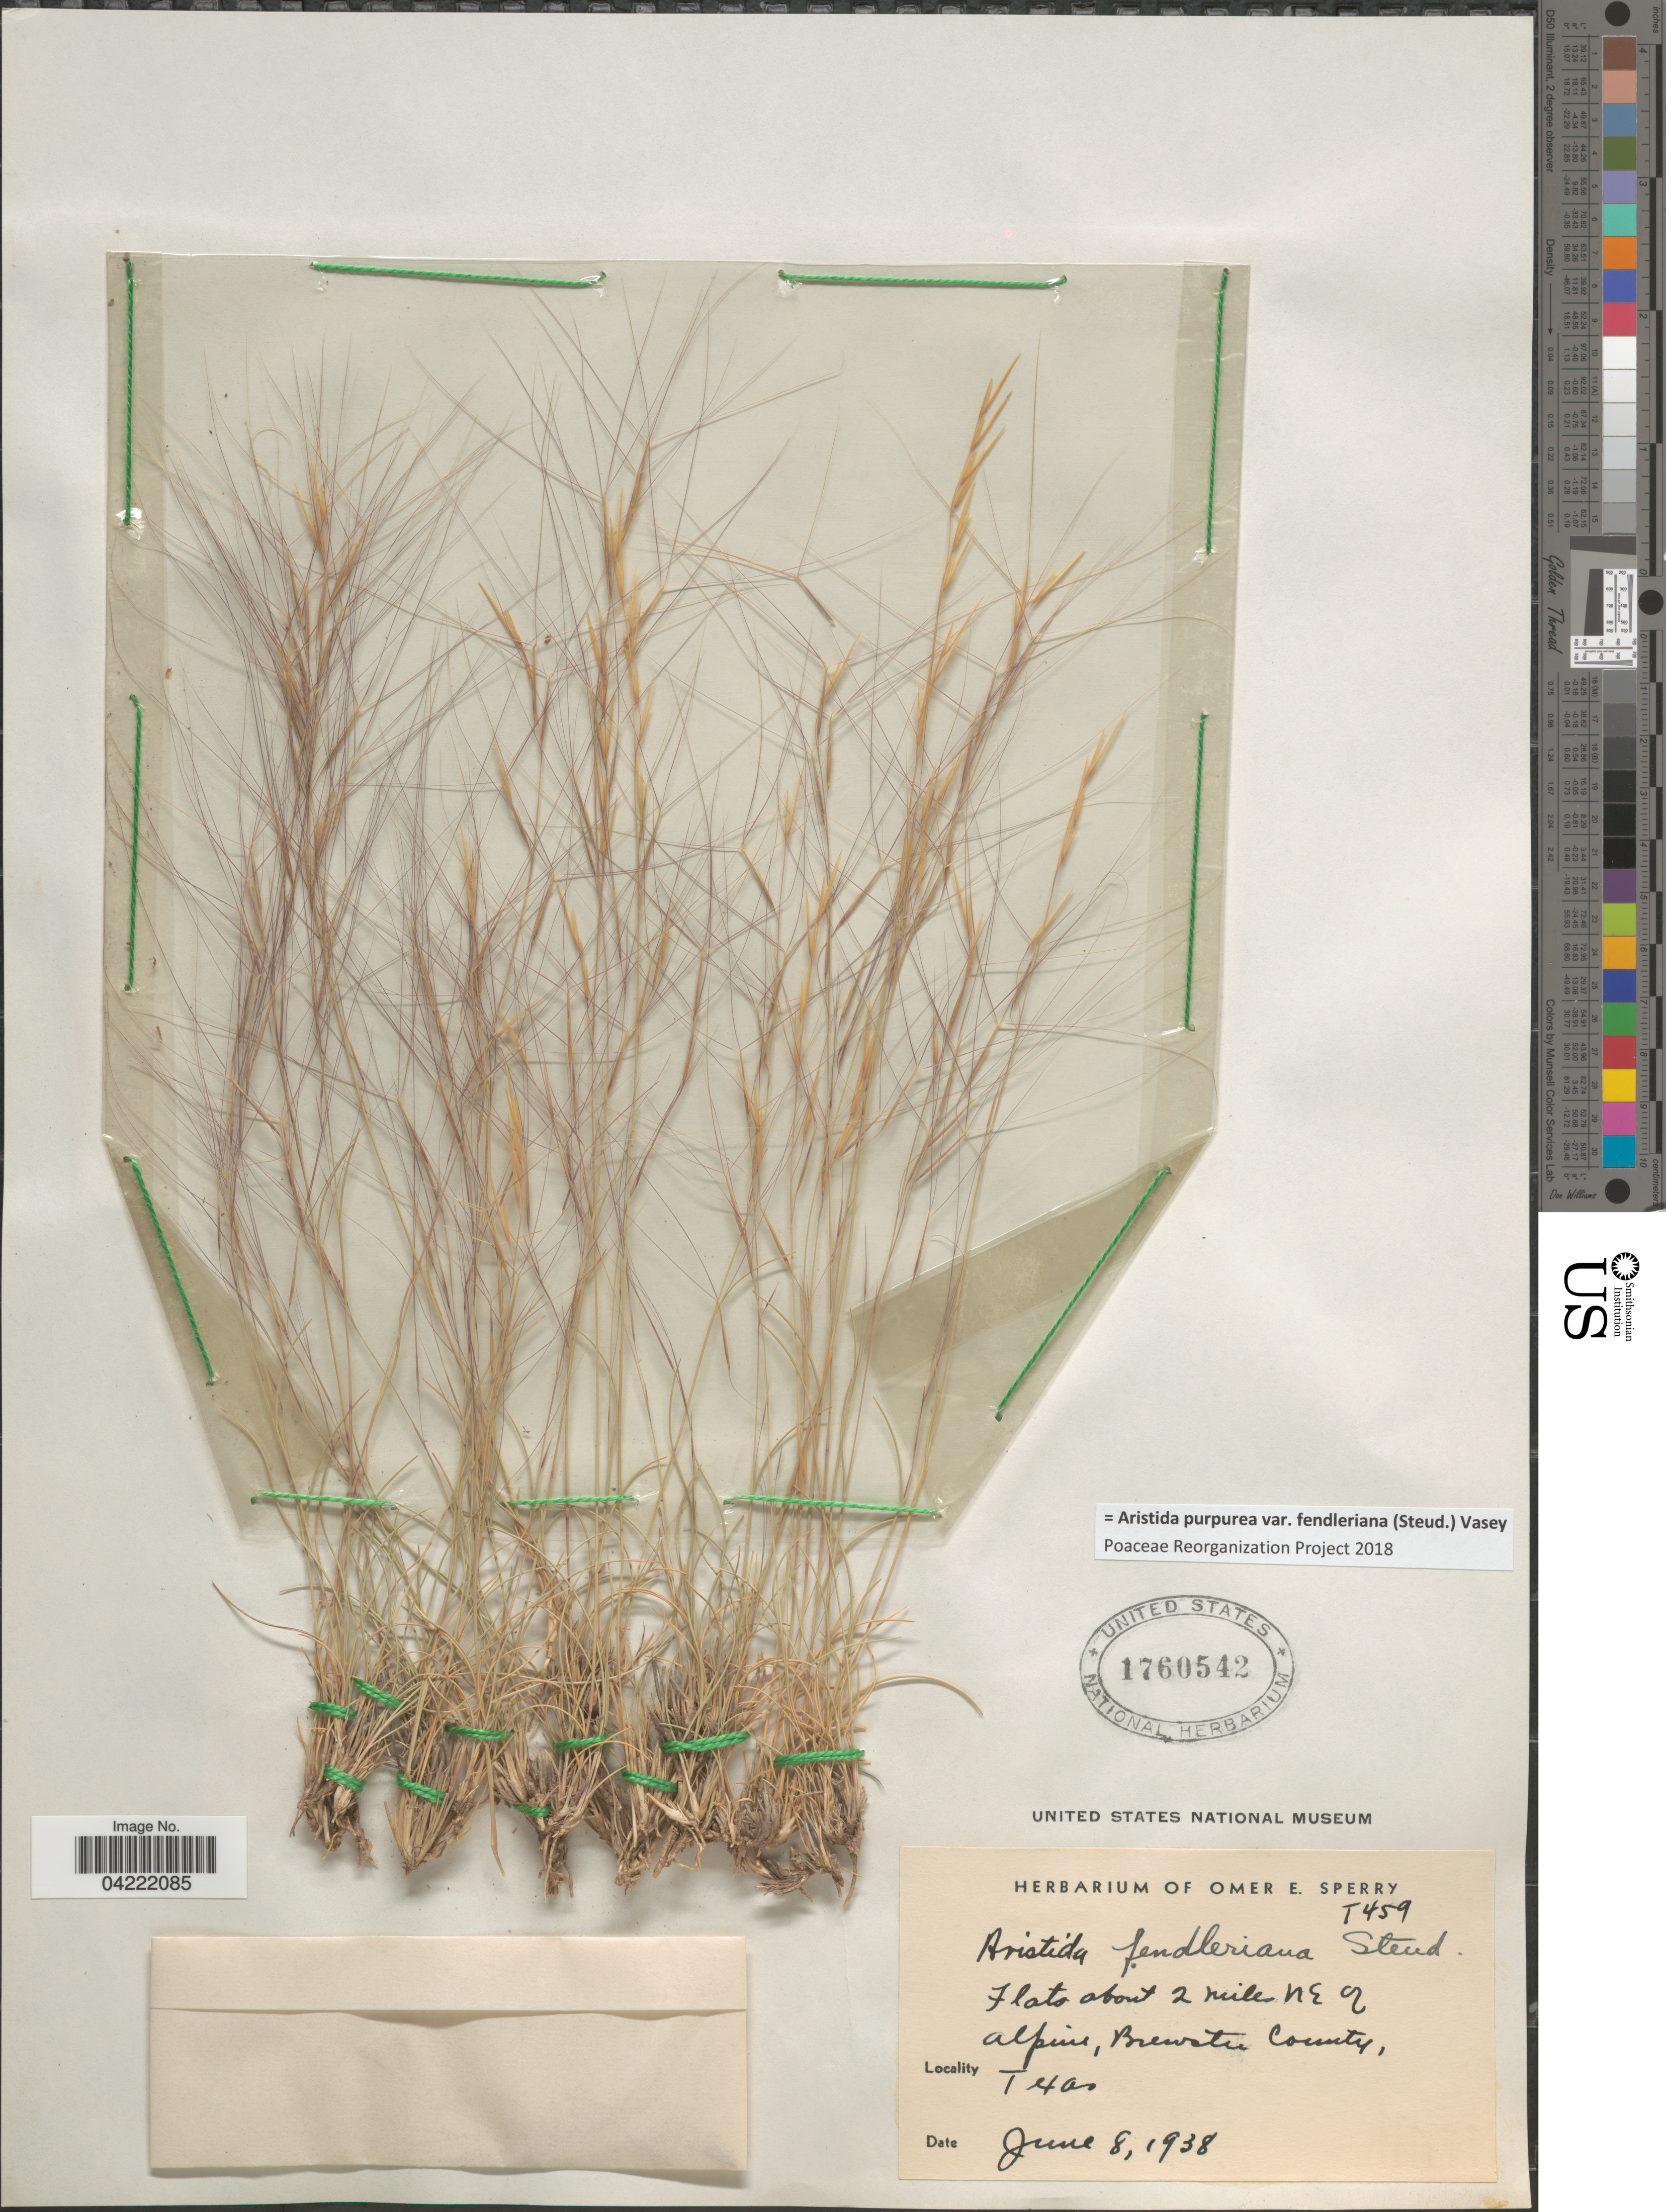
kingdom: Plantae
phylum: Tracheophyta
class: Liliopsida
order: Poales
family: Poaceae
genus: Aristida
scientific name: Aristida purpurea var. fendleriana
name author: (Steud.) Vasey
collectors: ex. herb. Omer E. Sperry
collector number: T459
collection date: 1938-06-08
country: United States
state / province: Texas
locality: Flats about 2 miles NE of alpine, Brewster County.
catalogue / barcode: US 1760542